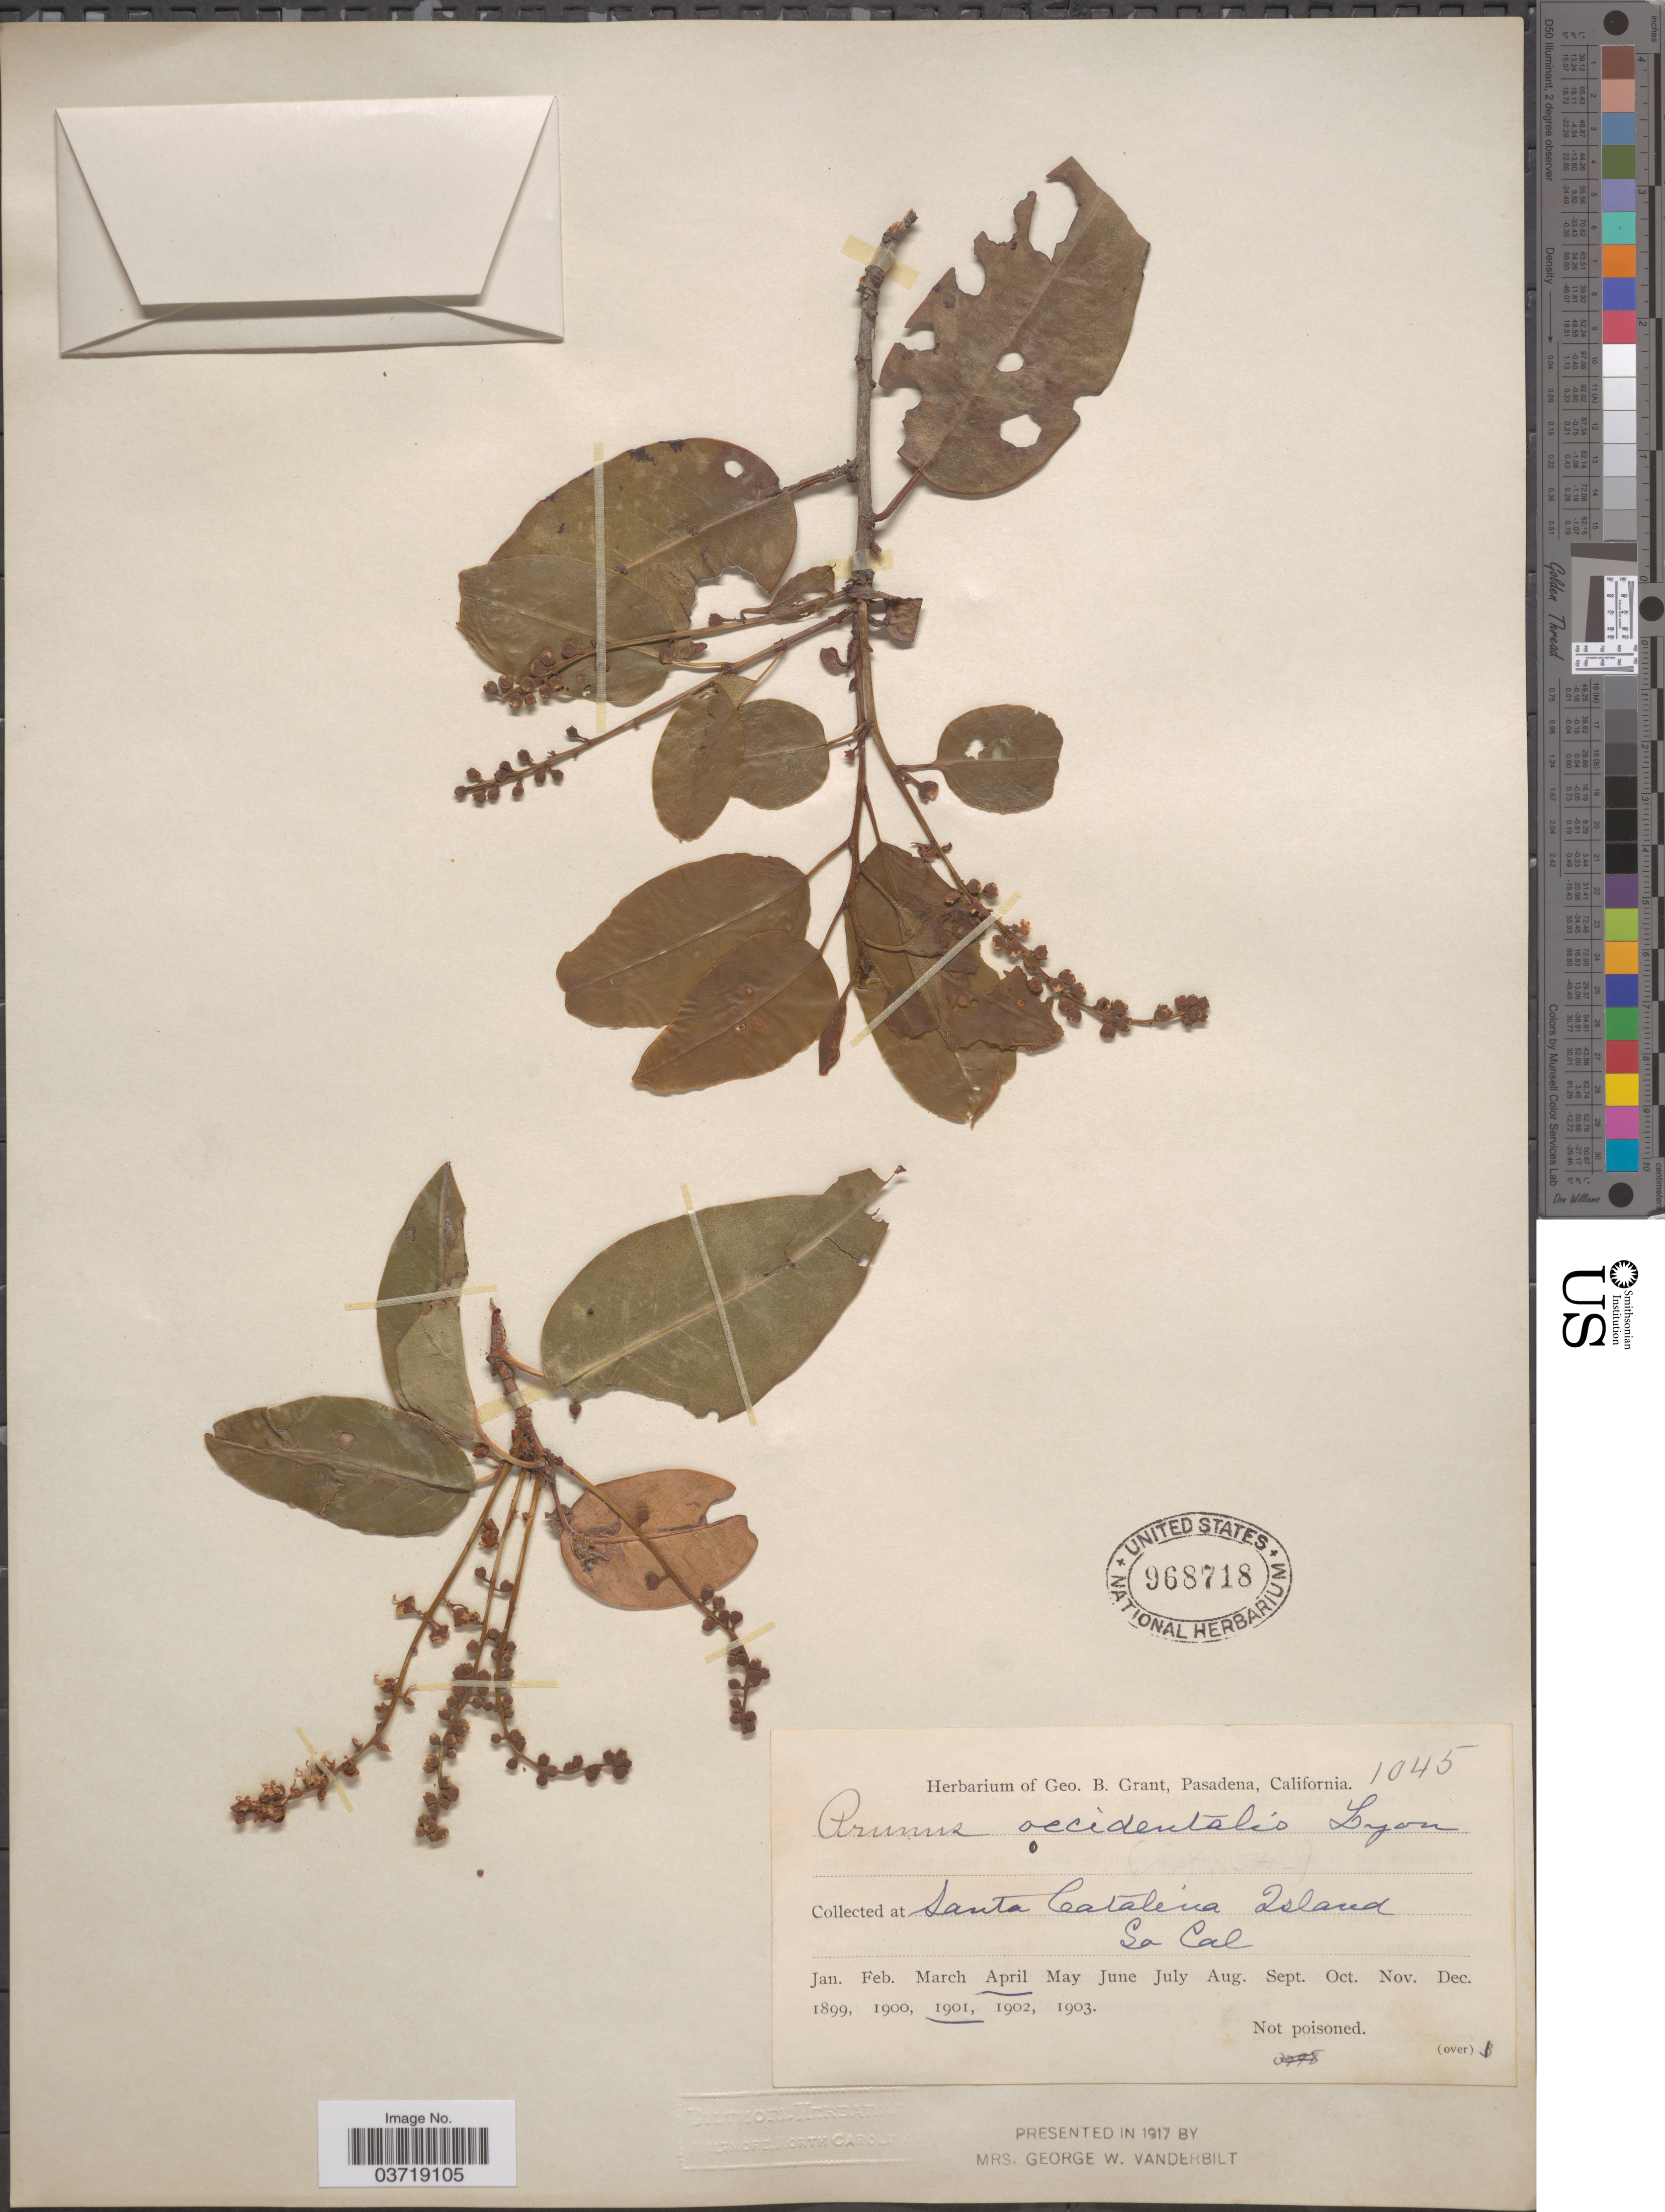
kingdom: Plantae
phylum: Tracheophyta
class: Magnoliopsida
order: Rosales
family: Rosaceae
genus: Prunus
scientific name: Prunus ilicifolia var. occidentalis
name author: K. Brandegee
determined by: Strong, Mark T., (BOT), Smithsonian Institution - National Museum of Natural History (UNITED STATES)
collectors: ex herb. Geo. B. Grant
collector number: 1045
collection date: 1901-04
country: United States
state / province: California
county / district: Los Angeles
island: Santa Catalina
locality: Santa Catalina Island. So. Cal.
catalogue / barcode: US 968718